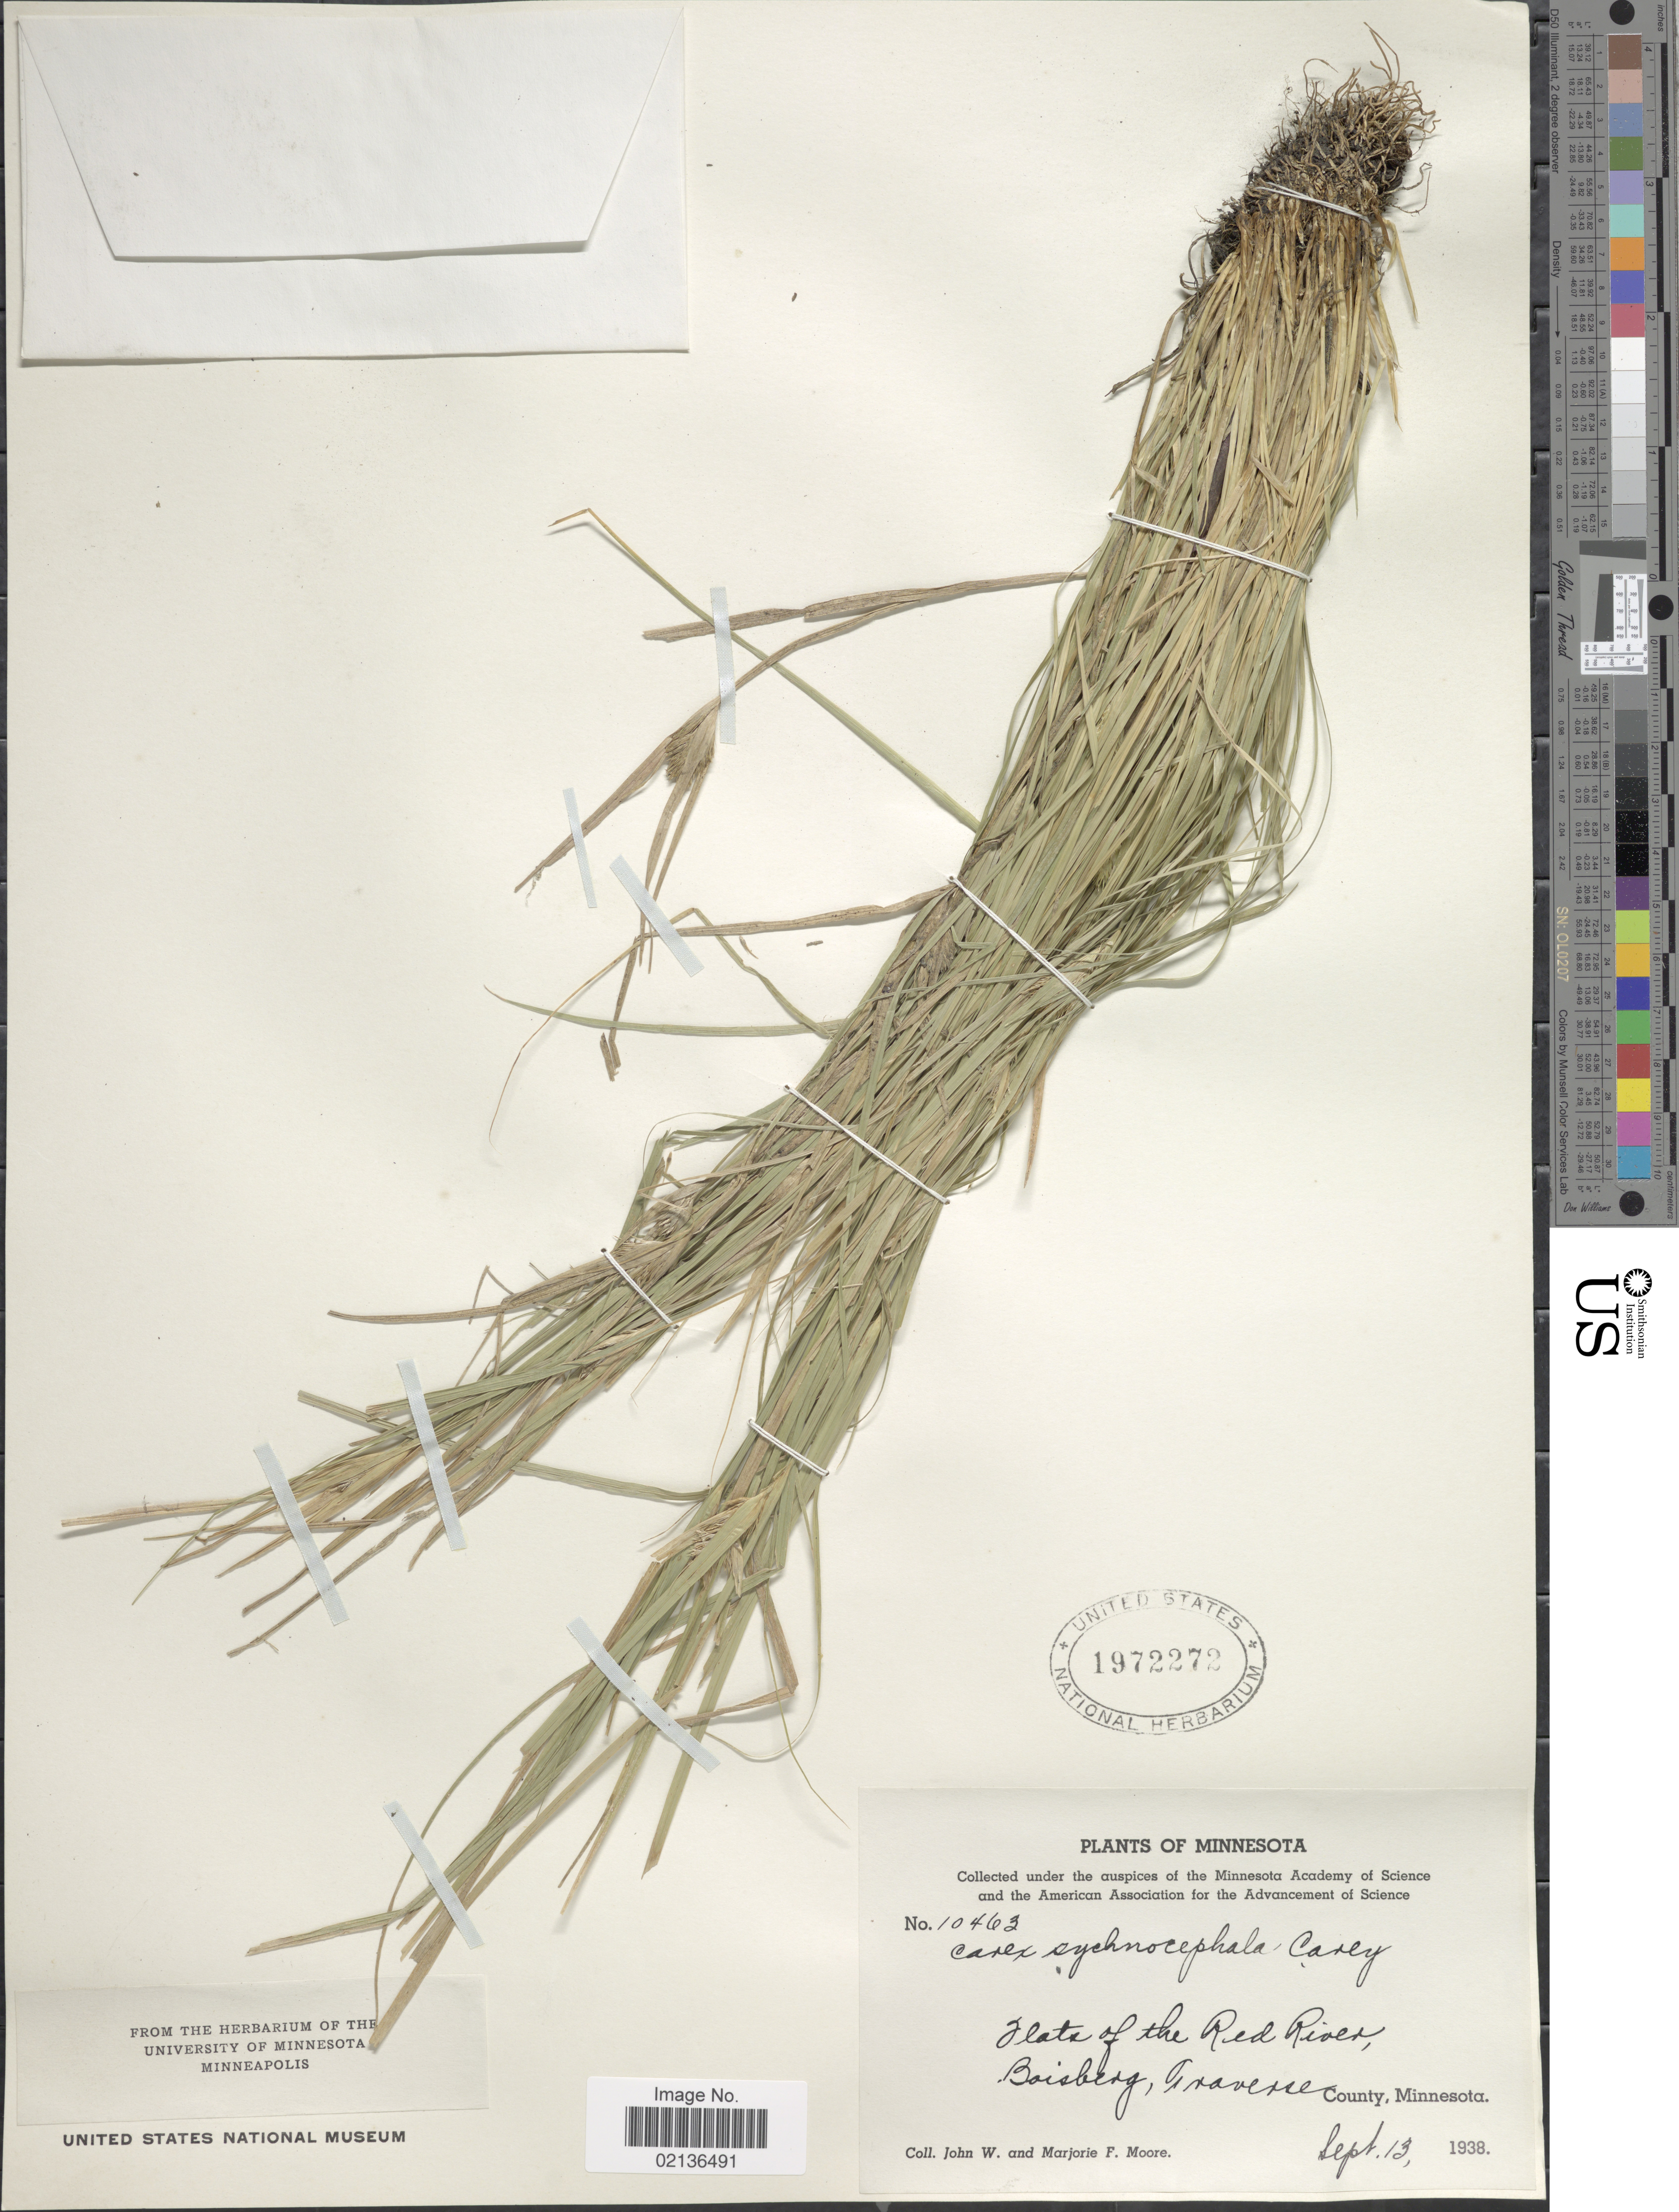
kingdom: Plantae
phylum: Tracheophyta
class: Liliopsida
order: Poales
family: Cyperaceae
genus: Carex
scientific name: Carex sychnocephala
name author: J. Carey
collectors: J. Moore & M. F. Moore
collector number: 10462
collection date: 1938-09-13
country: United States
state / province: Minnesota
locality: Flats of the Red River, Boisberg, Traverse County, Minnesota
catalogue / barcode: US 1972272